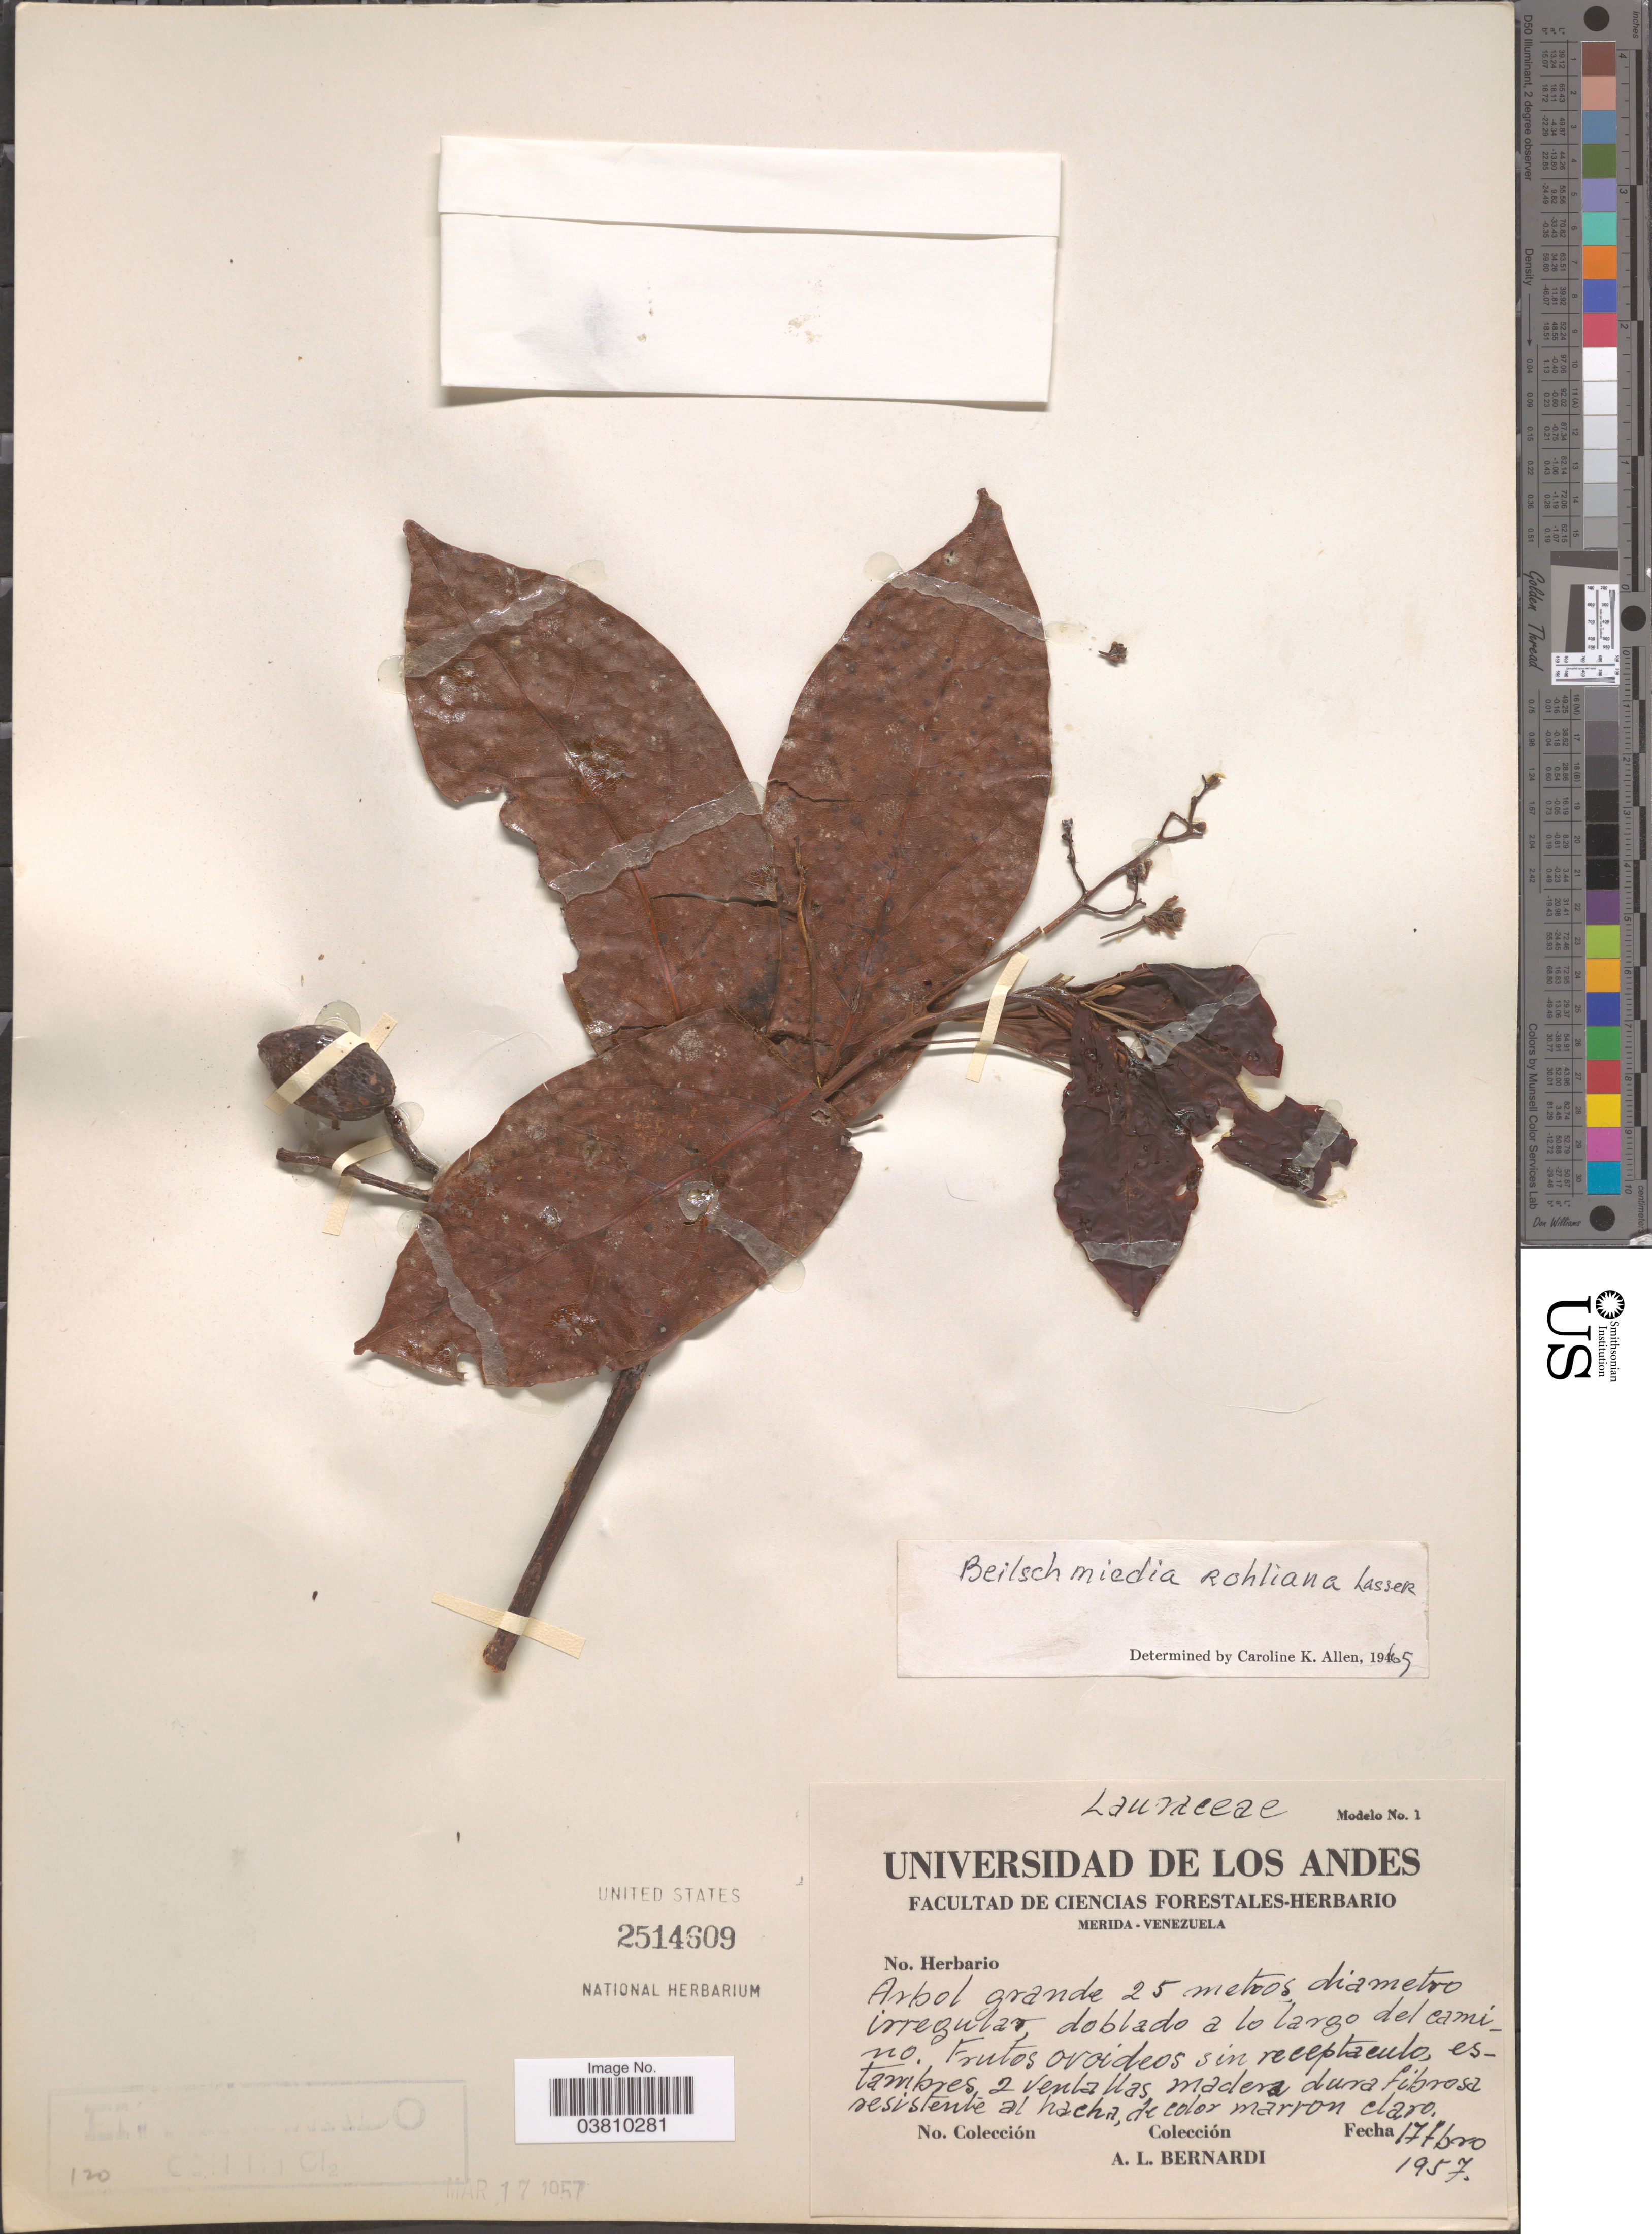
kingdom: Plantae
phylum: Tracheophyta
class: Magnoliopsida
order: Laurales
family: Lauraceae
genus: Beilschmiedia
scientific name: Beilschmiedia roehliana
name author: Lasser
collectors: A. L. Bernardi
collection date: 1957-02-17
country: Venezuela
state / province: Merida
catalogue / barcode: US 2514609